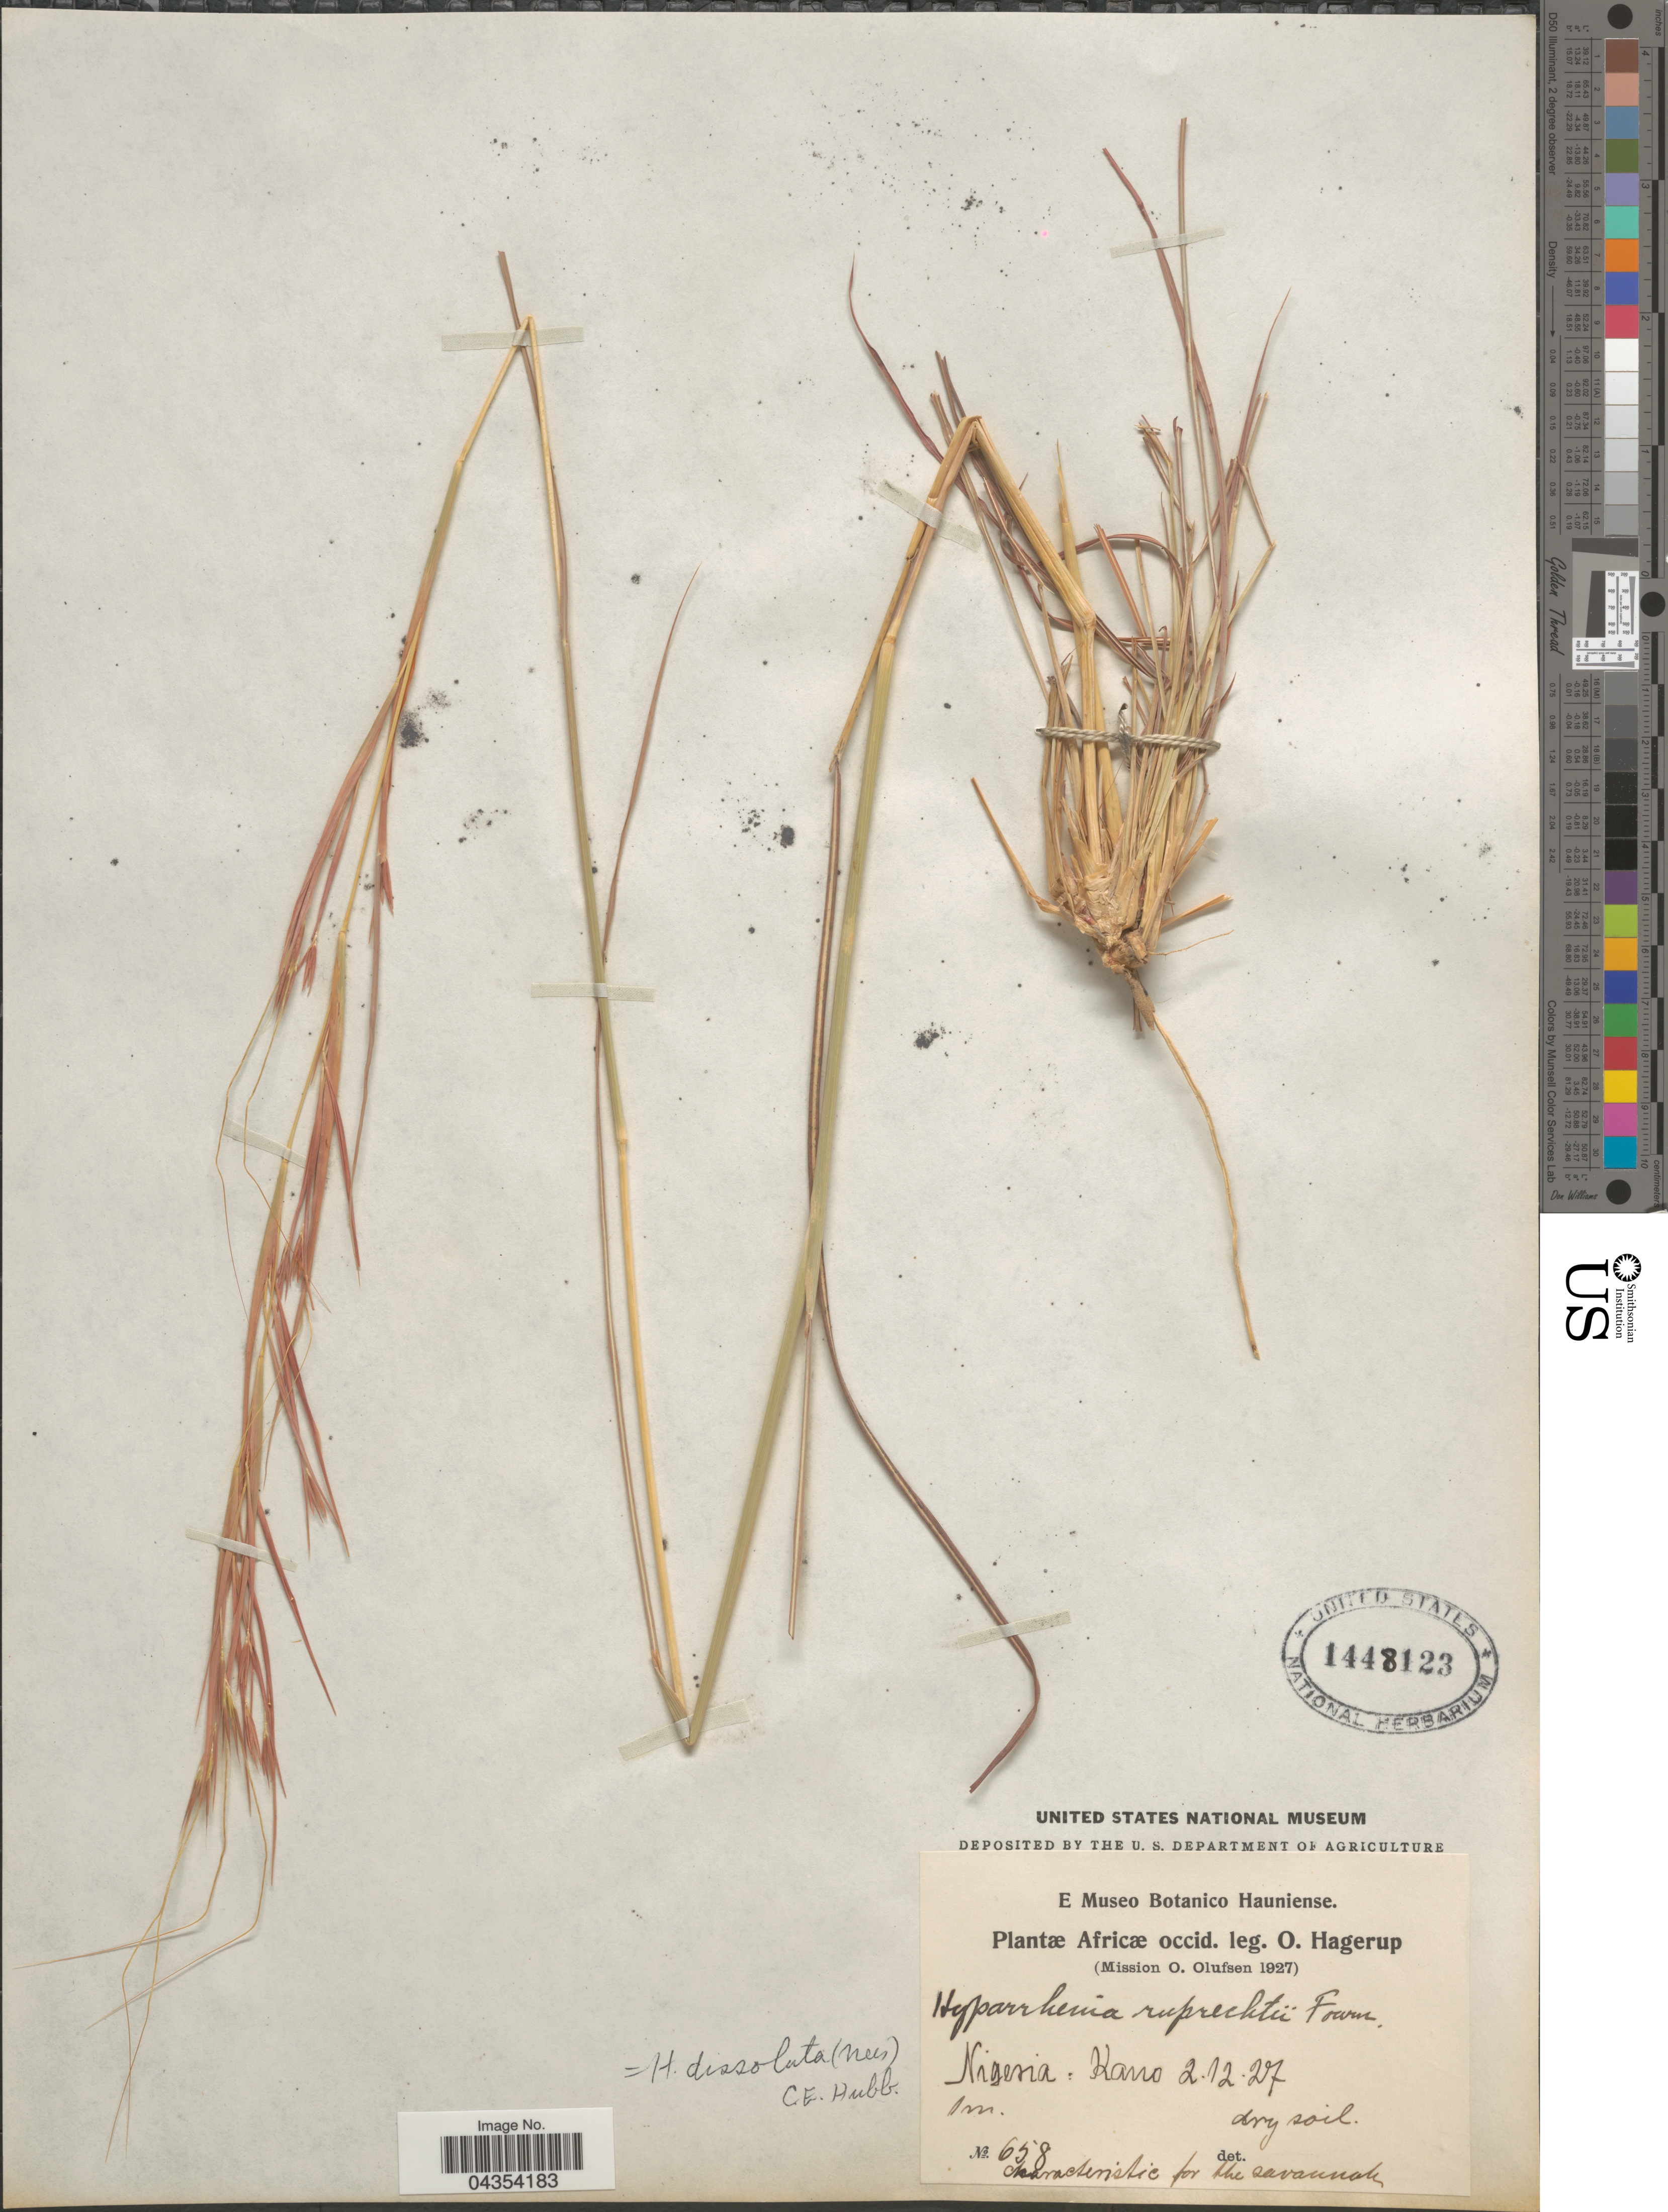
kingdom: Plantae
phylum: Tracheophyta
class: Liliopsida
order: Poales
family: Poaceae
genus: Hyperthelia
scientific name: Hyperthelia dissoluta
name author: (Nees ex Steud.) Clayton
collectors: O. Hagerup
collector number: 658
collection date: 1927-12-02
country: Nigeria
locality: Mission O. Olufsen 1927. Kano.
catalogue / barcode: US 1448123